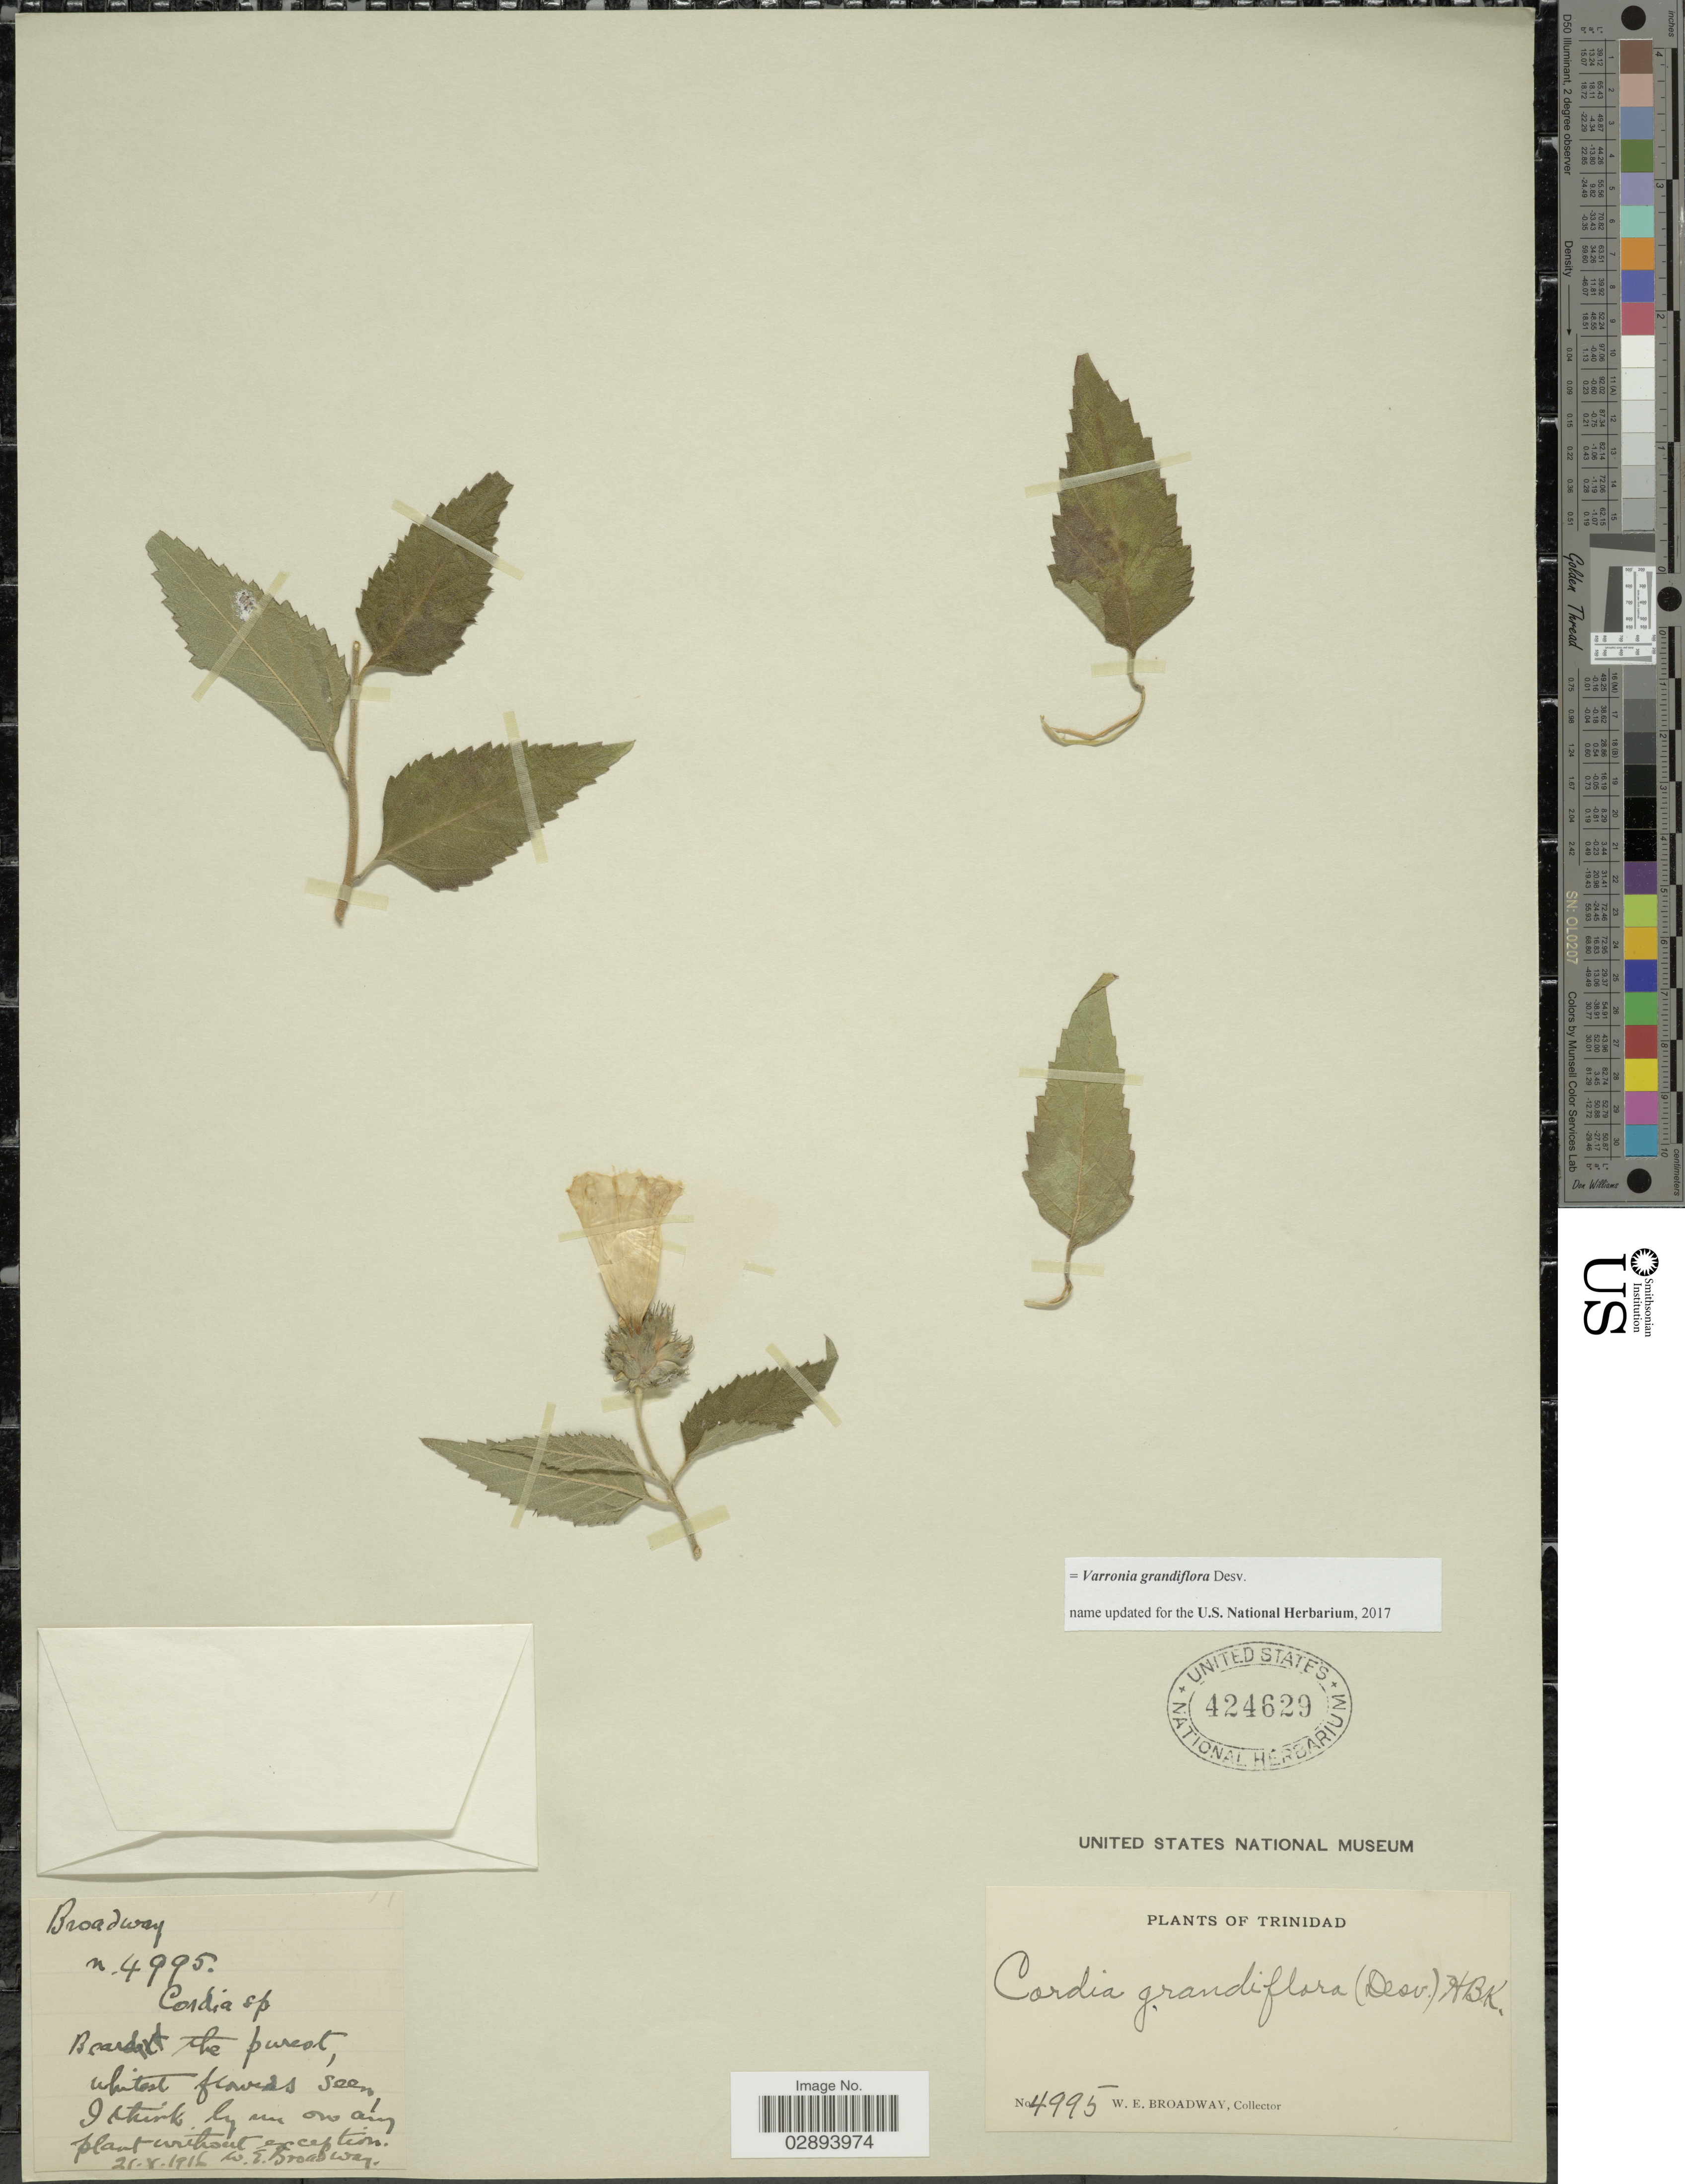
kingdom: Plantae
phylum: Tracheophyta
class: Magnoliopsida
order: Boraginales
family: Cordiaceae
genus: Varronia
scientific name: Varronia grandiflora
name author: Desv.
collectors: W. E. Broadway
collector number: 4995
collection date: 1916-10-21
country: Trinidad and Tobago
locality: Trinidad.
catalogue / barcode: US 424629